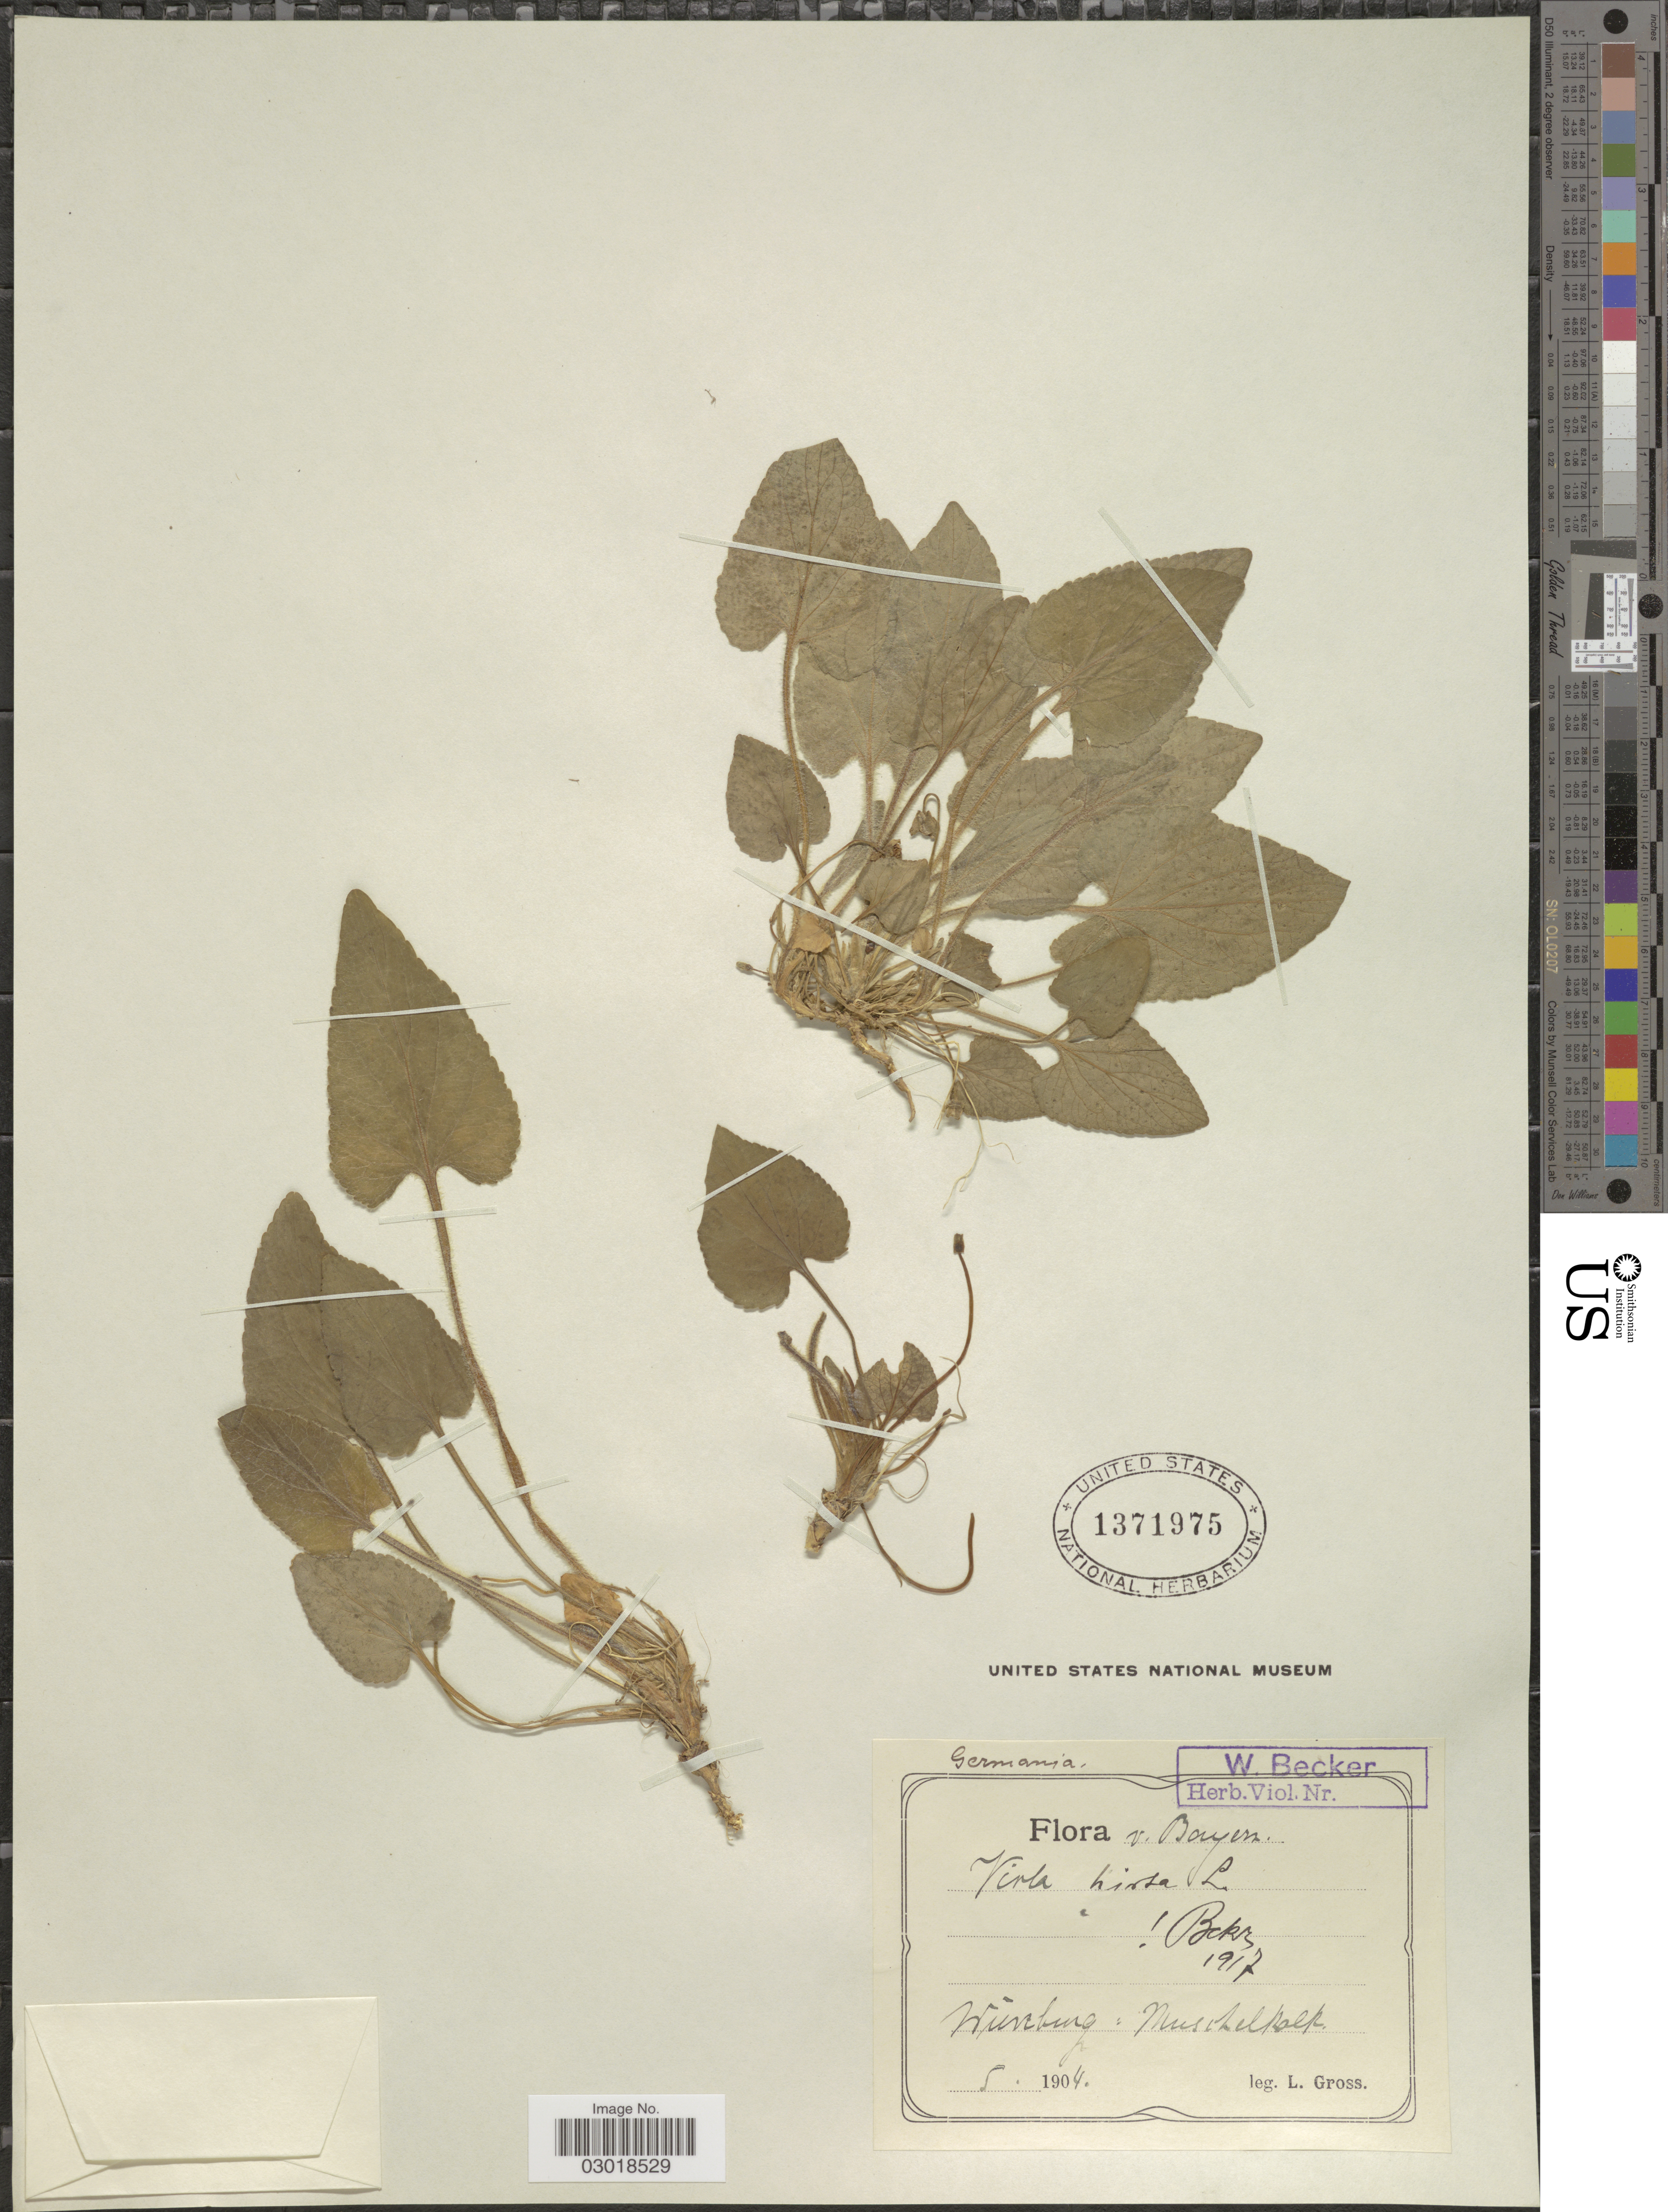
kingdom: Plantae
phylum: Tracheophyta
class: Magnoliopsida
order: Malpighiales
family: Violaceae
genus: Viola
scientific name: Viola hirta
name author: L.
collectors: L. Gross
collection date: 1904-05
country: Germany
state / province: Bayern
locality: Wünburg: Muschelkalk.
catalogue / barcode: US 1371975